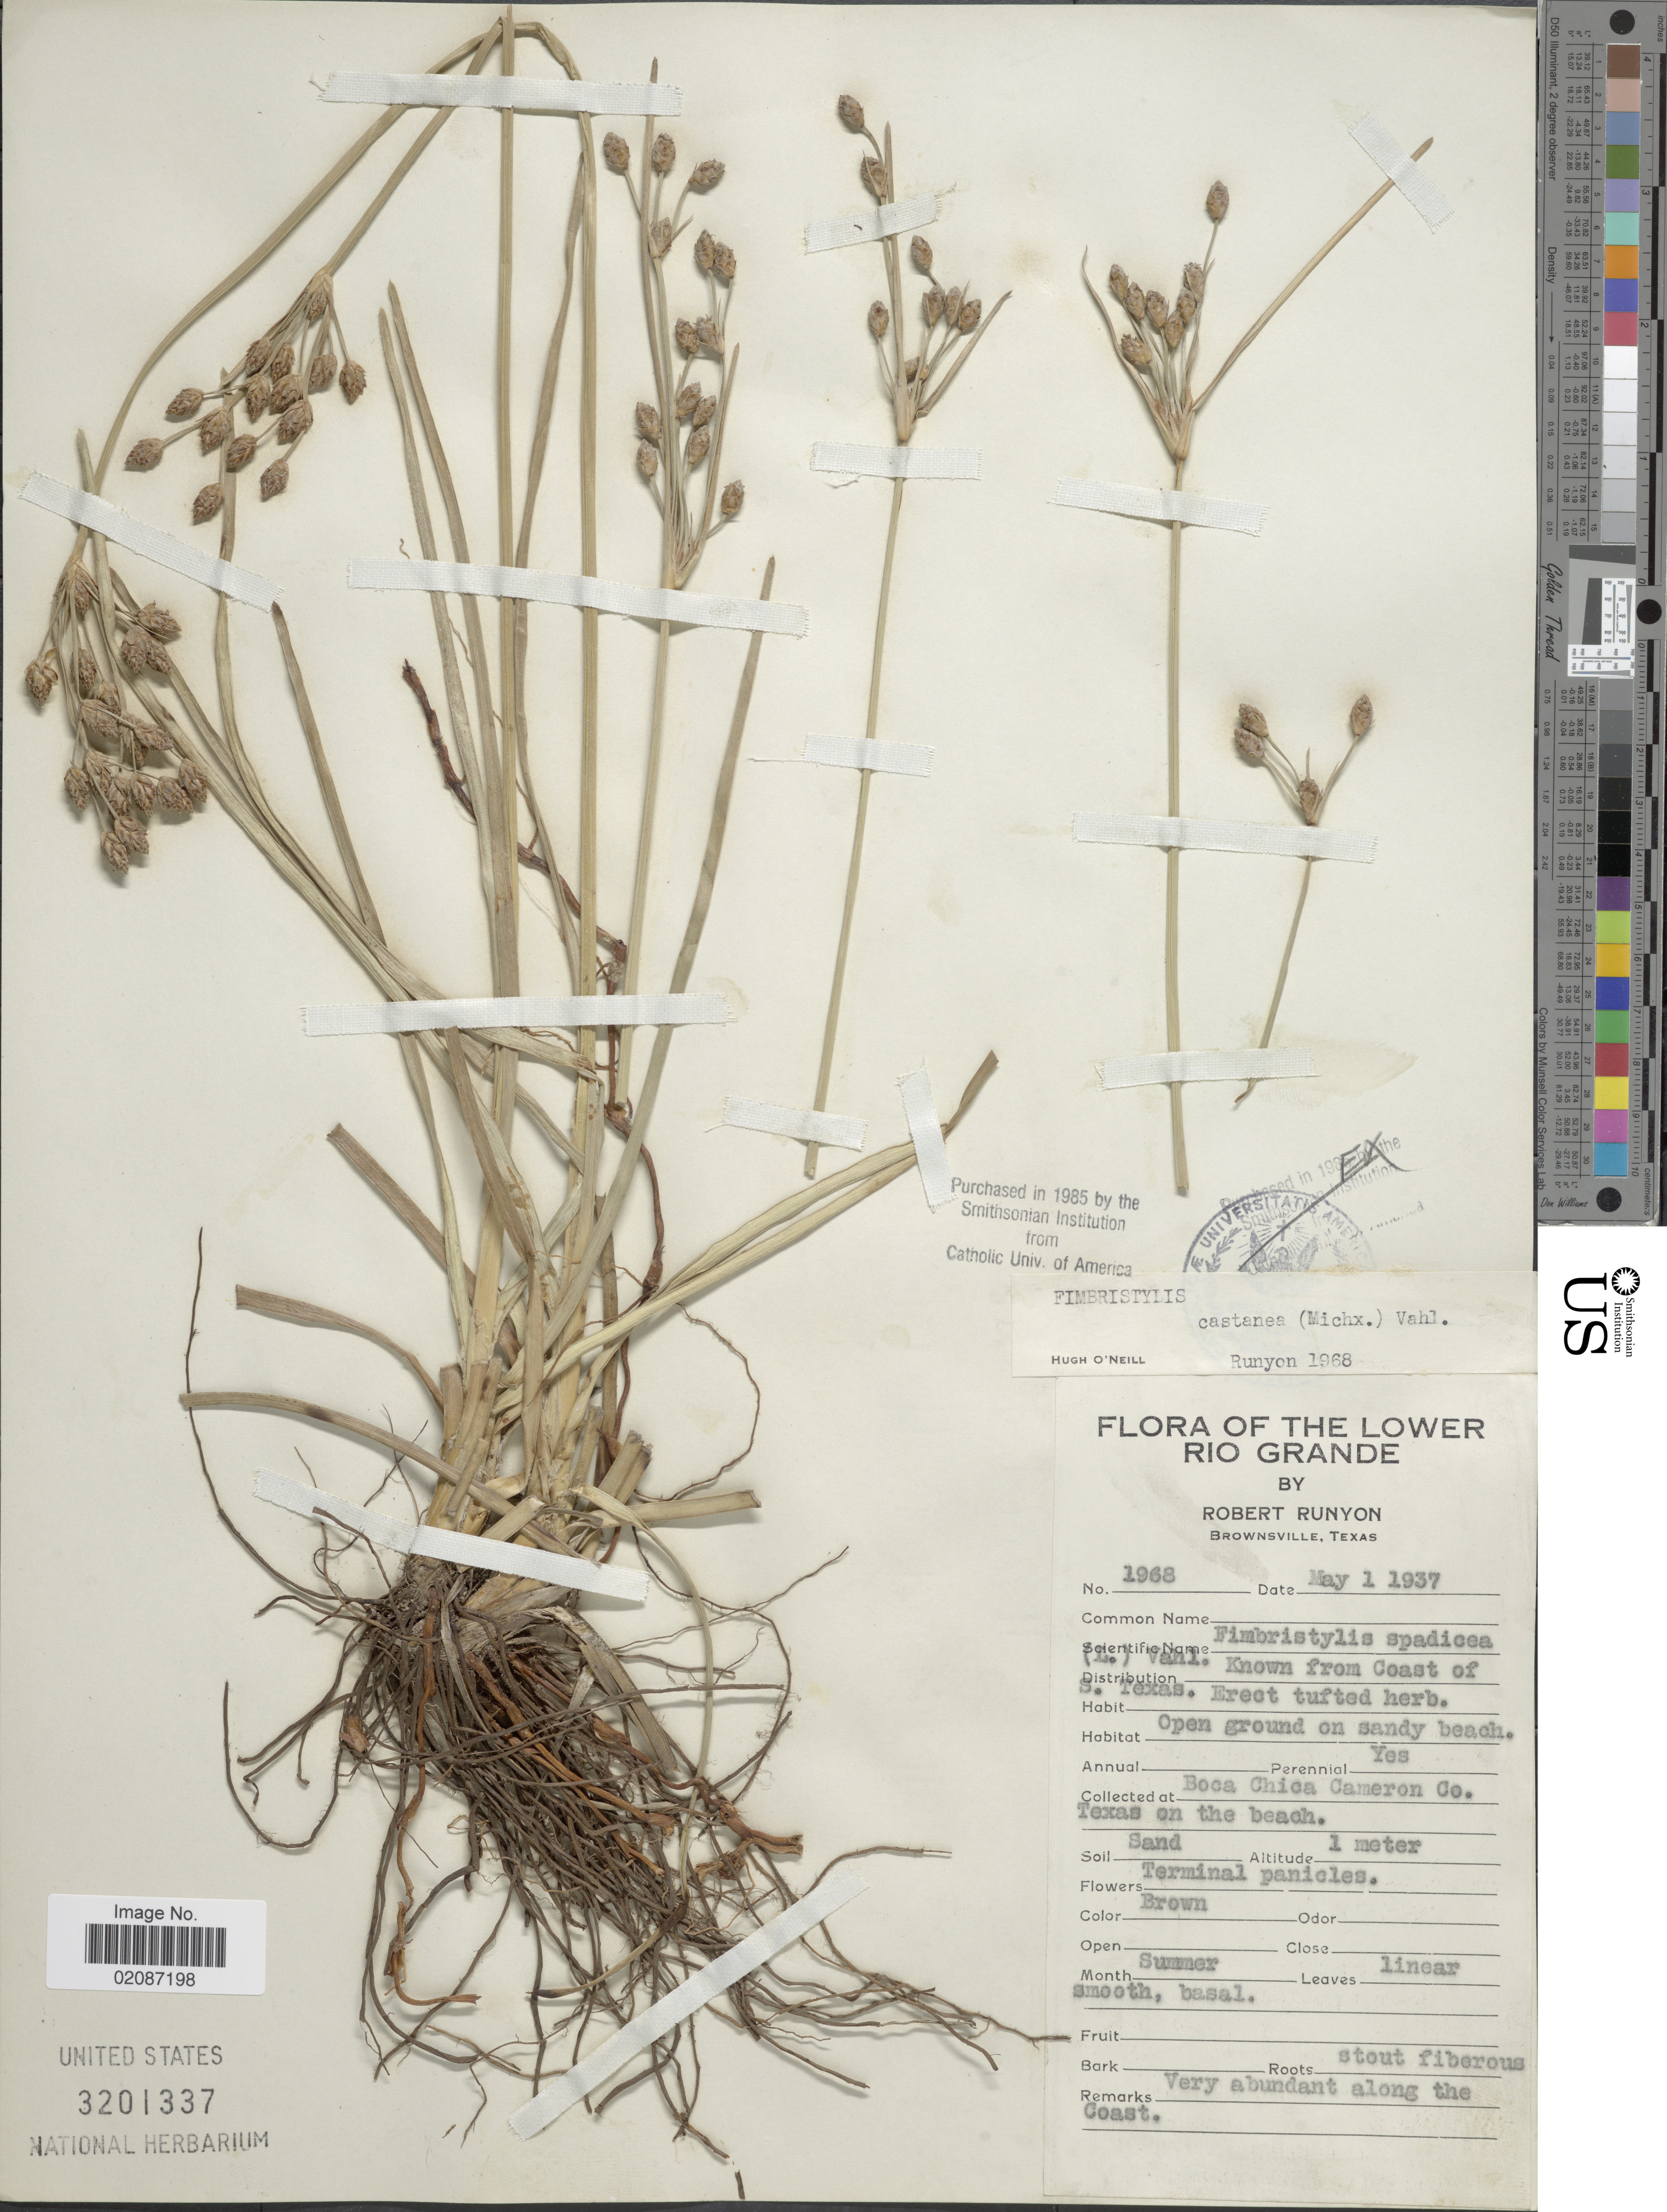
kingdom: Plantae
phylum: Tracheophyta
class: Liliopsida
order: Poales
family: Cyperaceae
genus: Fimbristylis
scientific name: Fimbristylis spadicea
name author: (L.) Vahl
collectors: R. Runyon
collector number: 1968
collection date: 1937-05-01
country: United States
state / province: Texas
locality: Lower Rio Grande, open ground on sandy beach, Boca Chica Cameron Co., Texas on the beach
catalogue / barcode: US 3201337